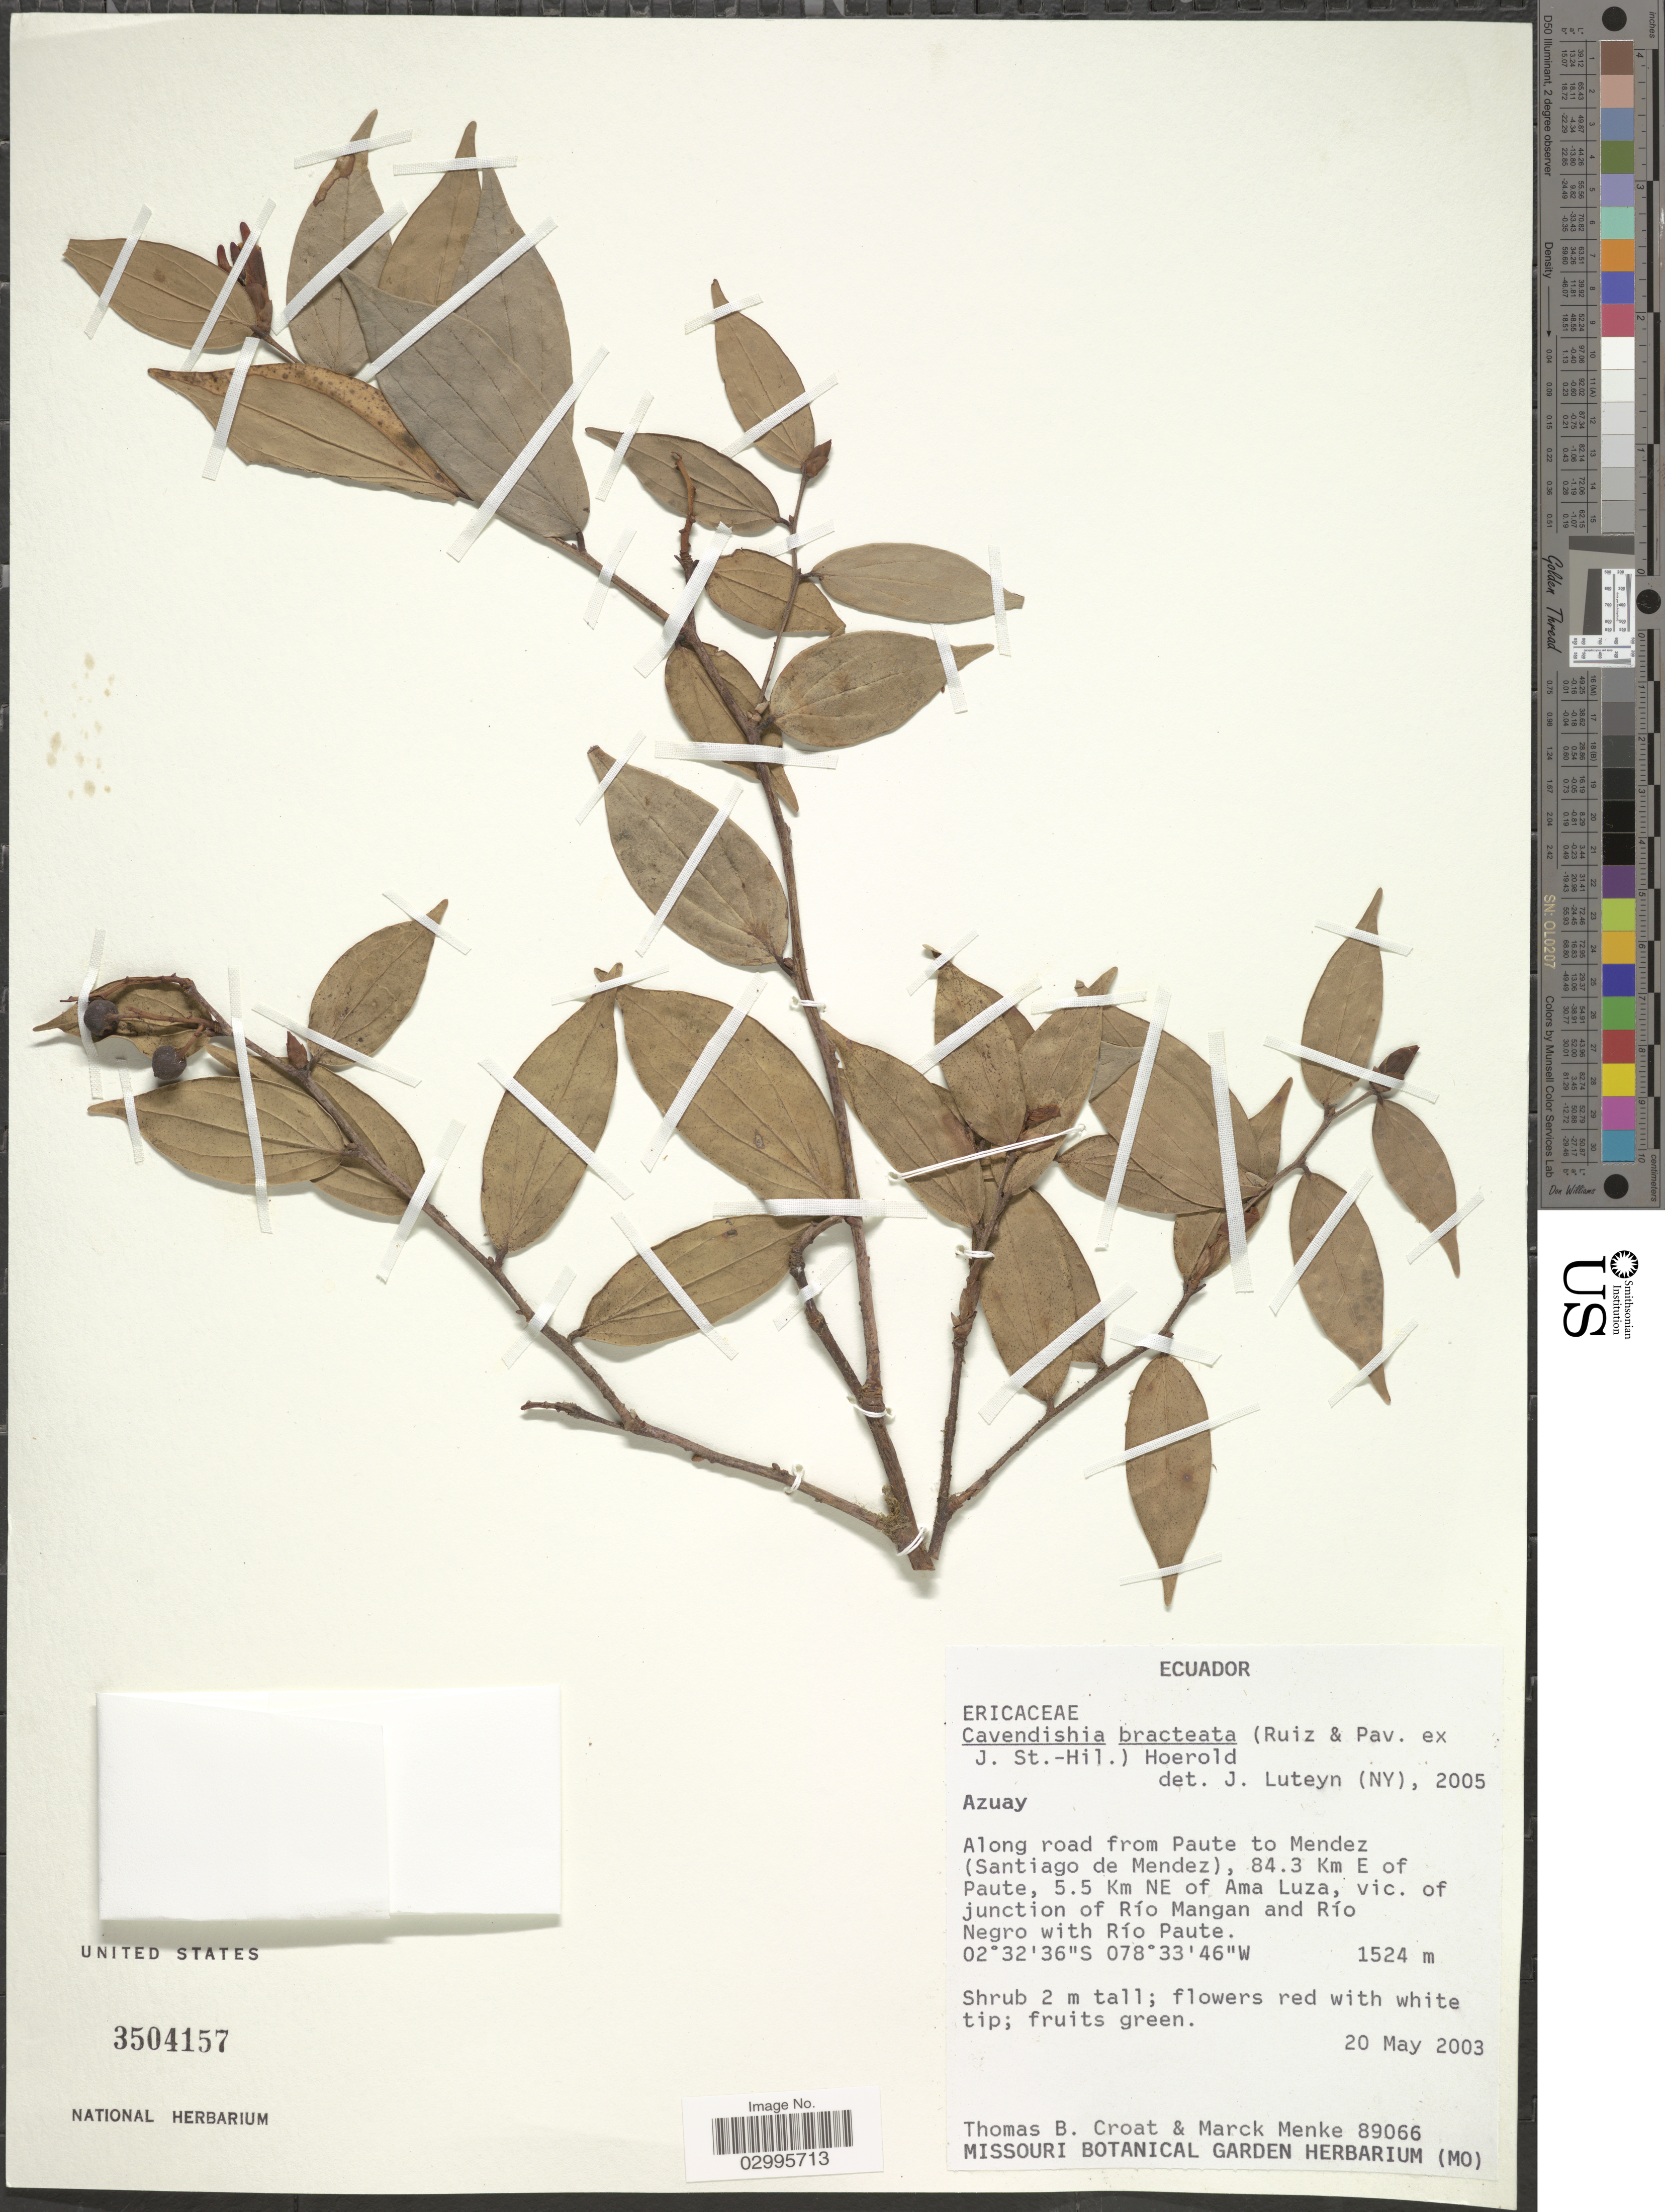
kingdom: Plantae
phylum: Tracheophyta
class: Magnoliopsida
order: Ericales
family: Ericaceae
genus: Cavendishia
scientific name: Cavendishia bracteata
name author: (Ruiz & Pav. ex J. St.-Hil.) Hoerold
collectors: T. B. Croat & M. Menke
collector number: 89066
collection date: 2003-05-20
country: Ecuador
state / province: Azuay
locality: Along road from Paute to Mendez (Santiago de Mendez), 84.3 Km E of Paute, 5.5 Km NE of Ama Luza, vic. of junction of Río Mangan and Río Negro with Río Paute.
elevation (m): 1524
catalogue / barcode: US 3504157